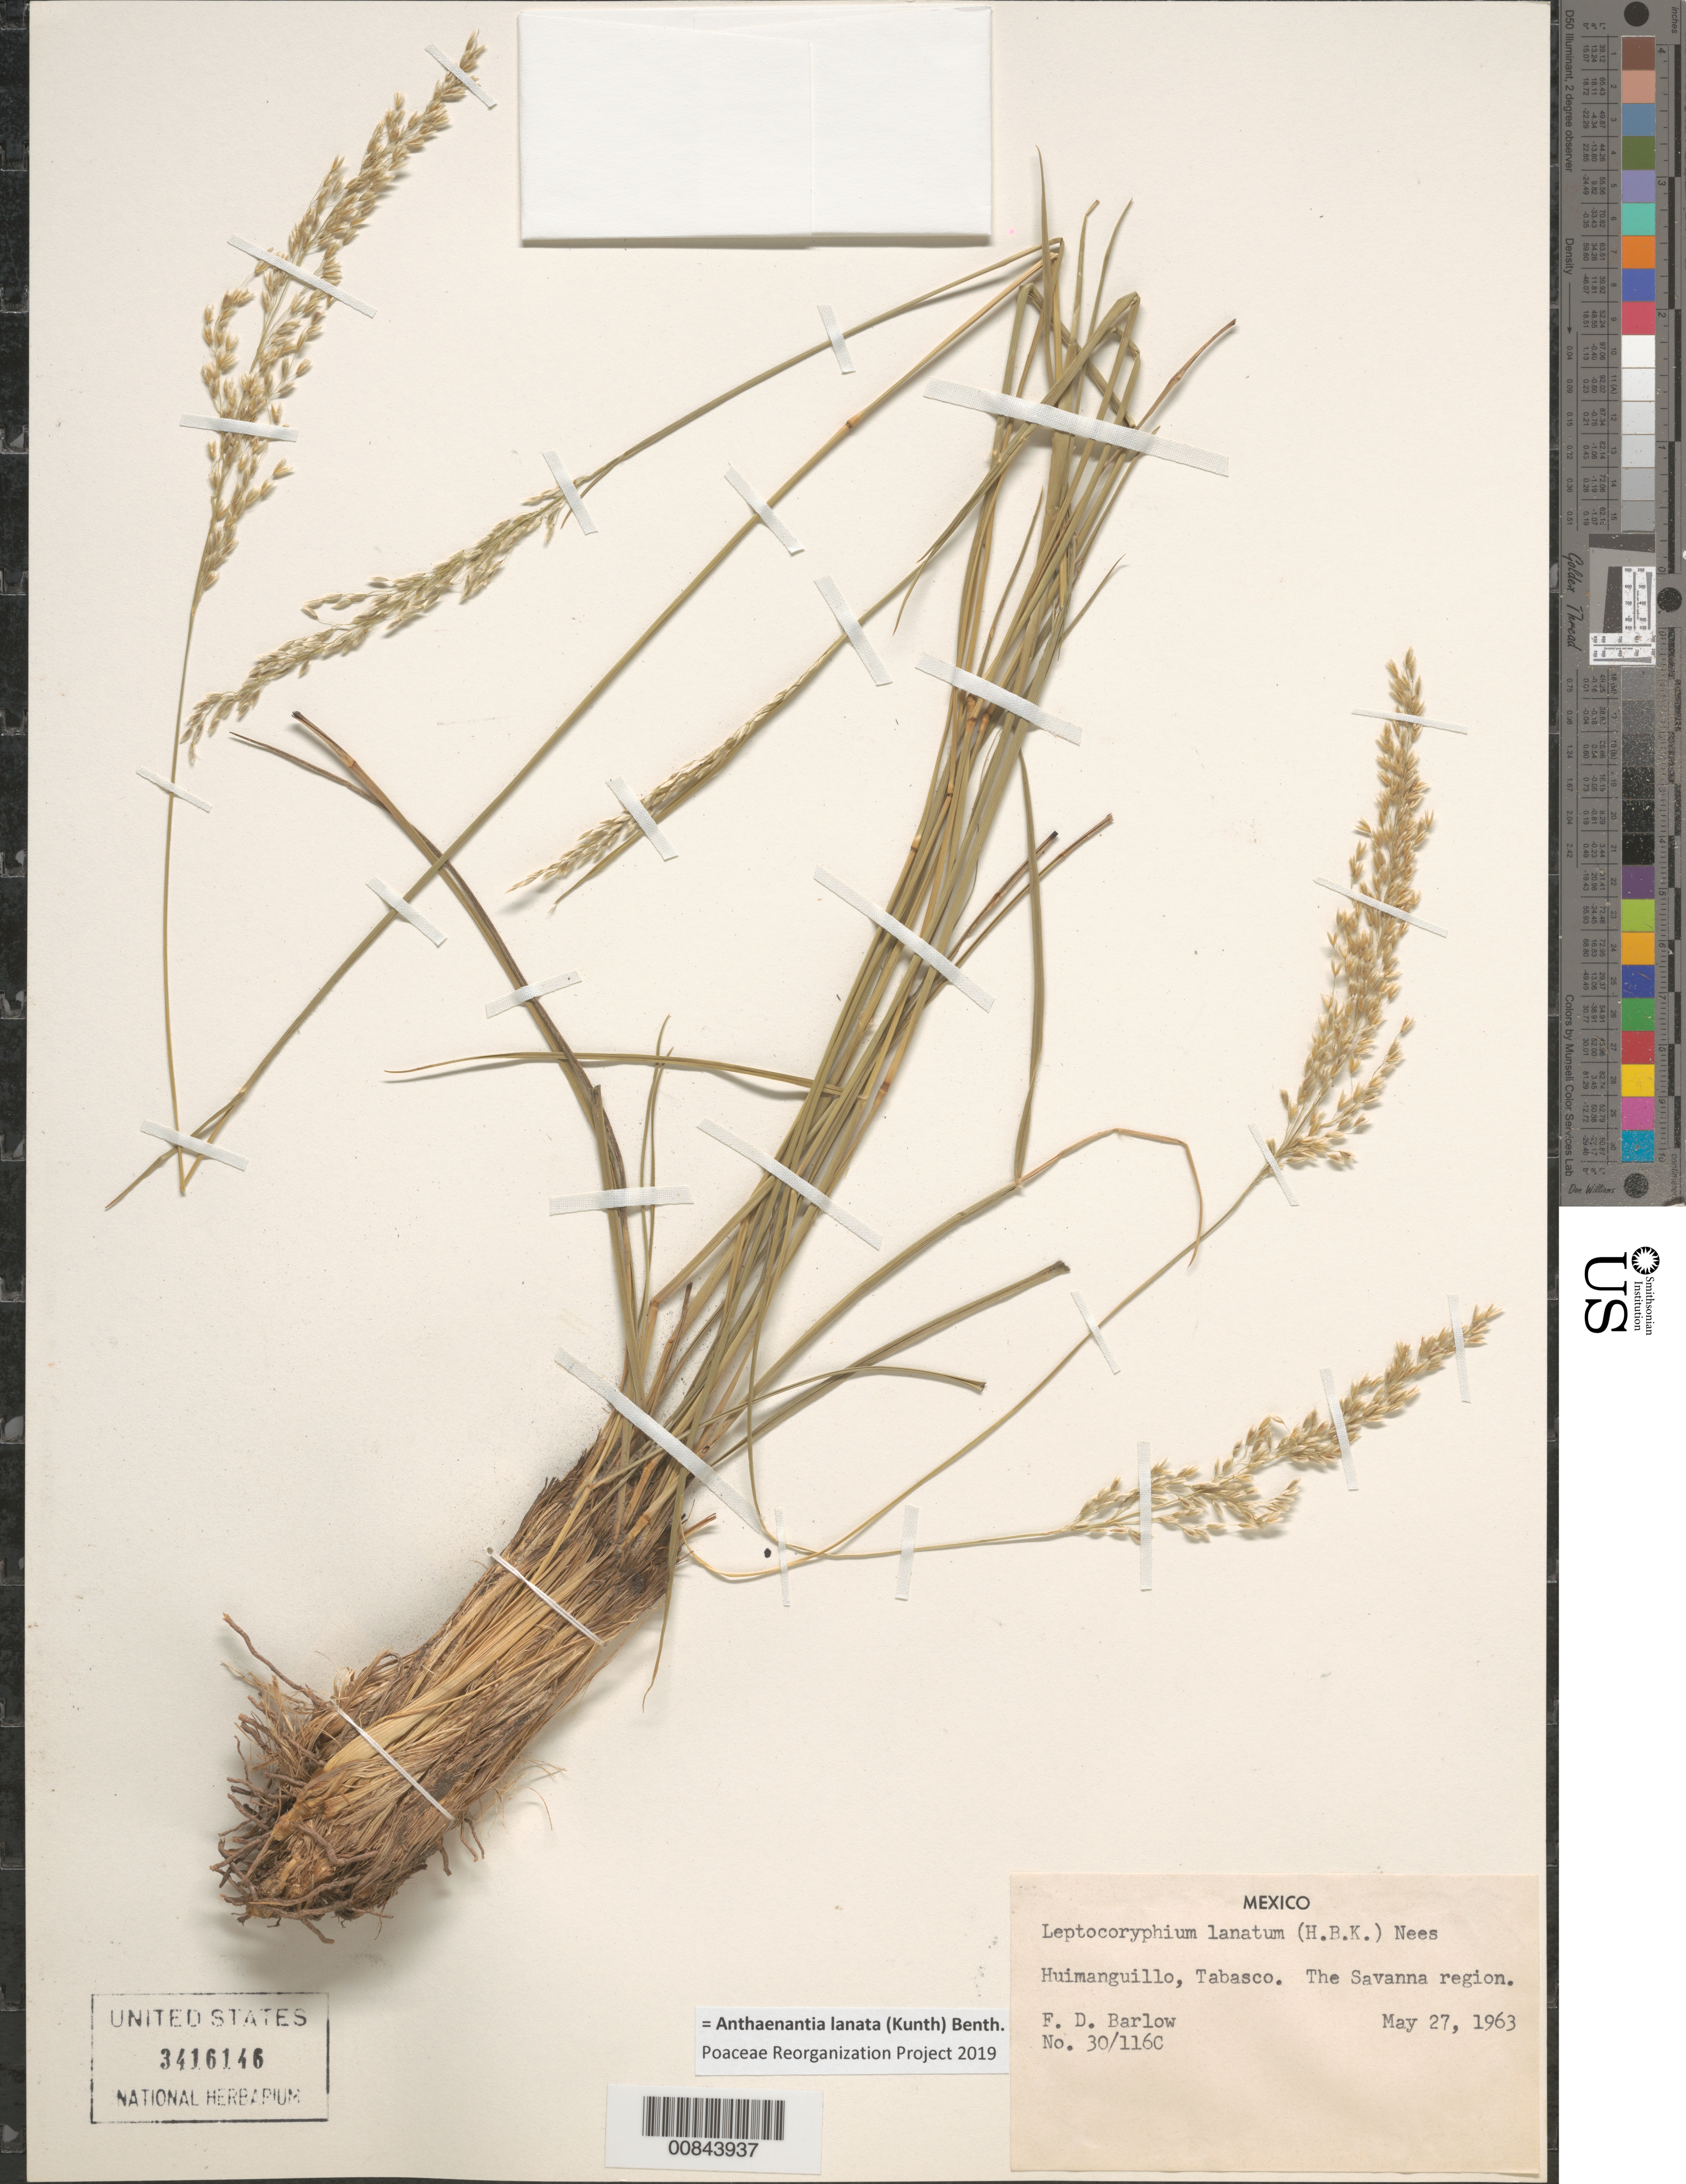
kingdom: Plantae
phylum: Tracheophyta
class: Liliopsida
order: Poales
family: Poaceae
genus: Leptocoryphium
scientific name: Leptocoryphium lanatum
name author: (Kunth) Nees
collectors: F. D. Barlow et al.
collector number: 30/116C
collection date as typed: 27 May 1963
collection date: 1963-05-27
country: Mexico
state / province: Tabasco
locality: Huimanguillo, the Savanna region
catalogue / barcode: US 3416146